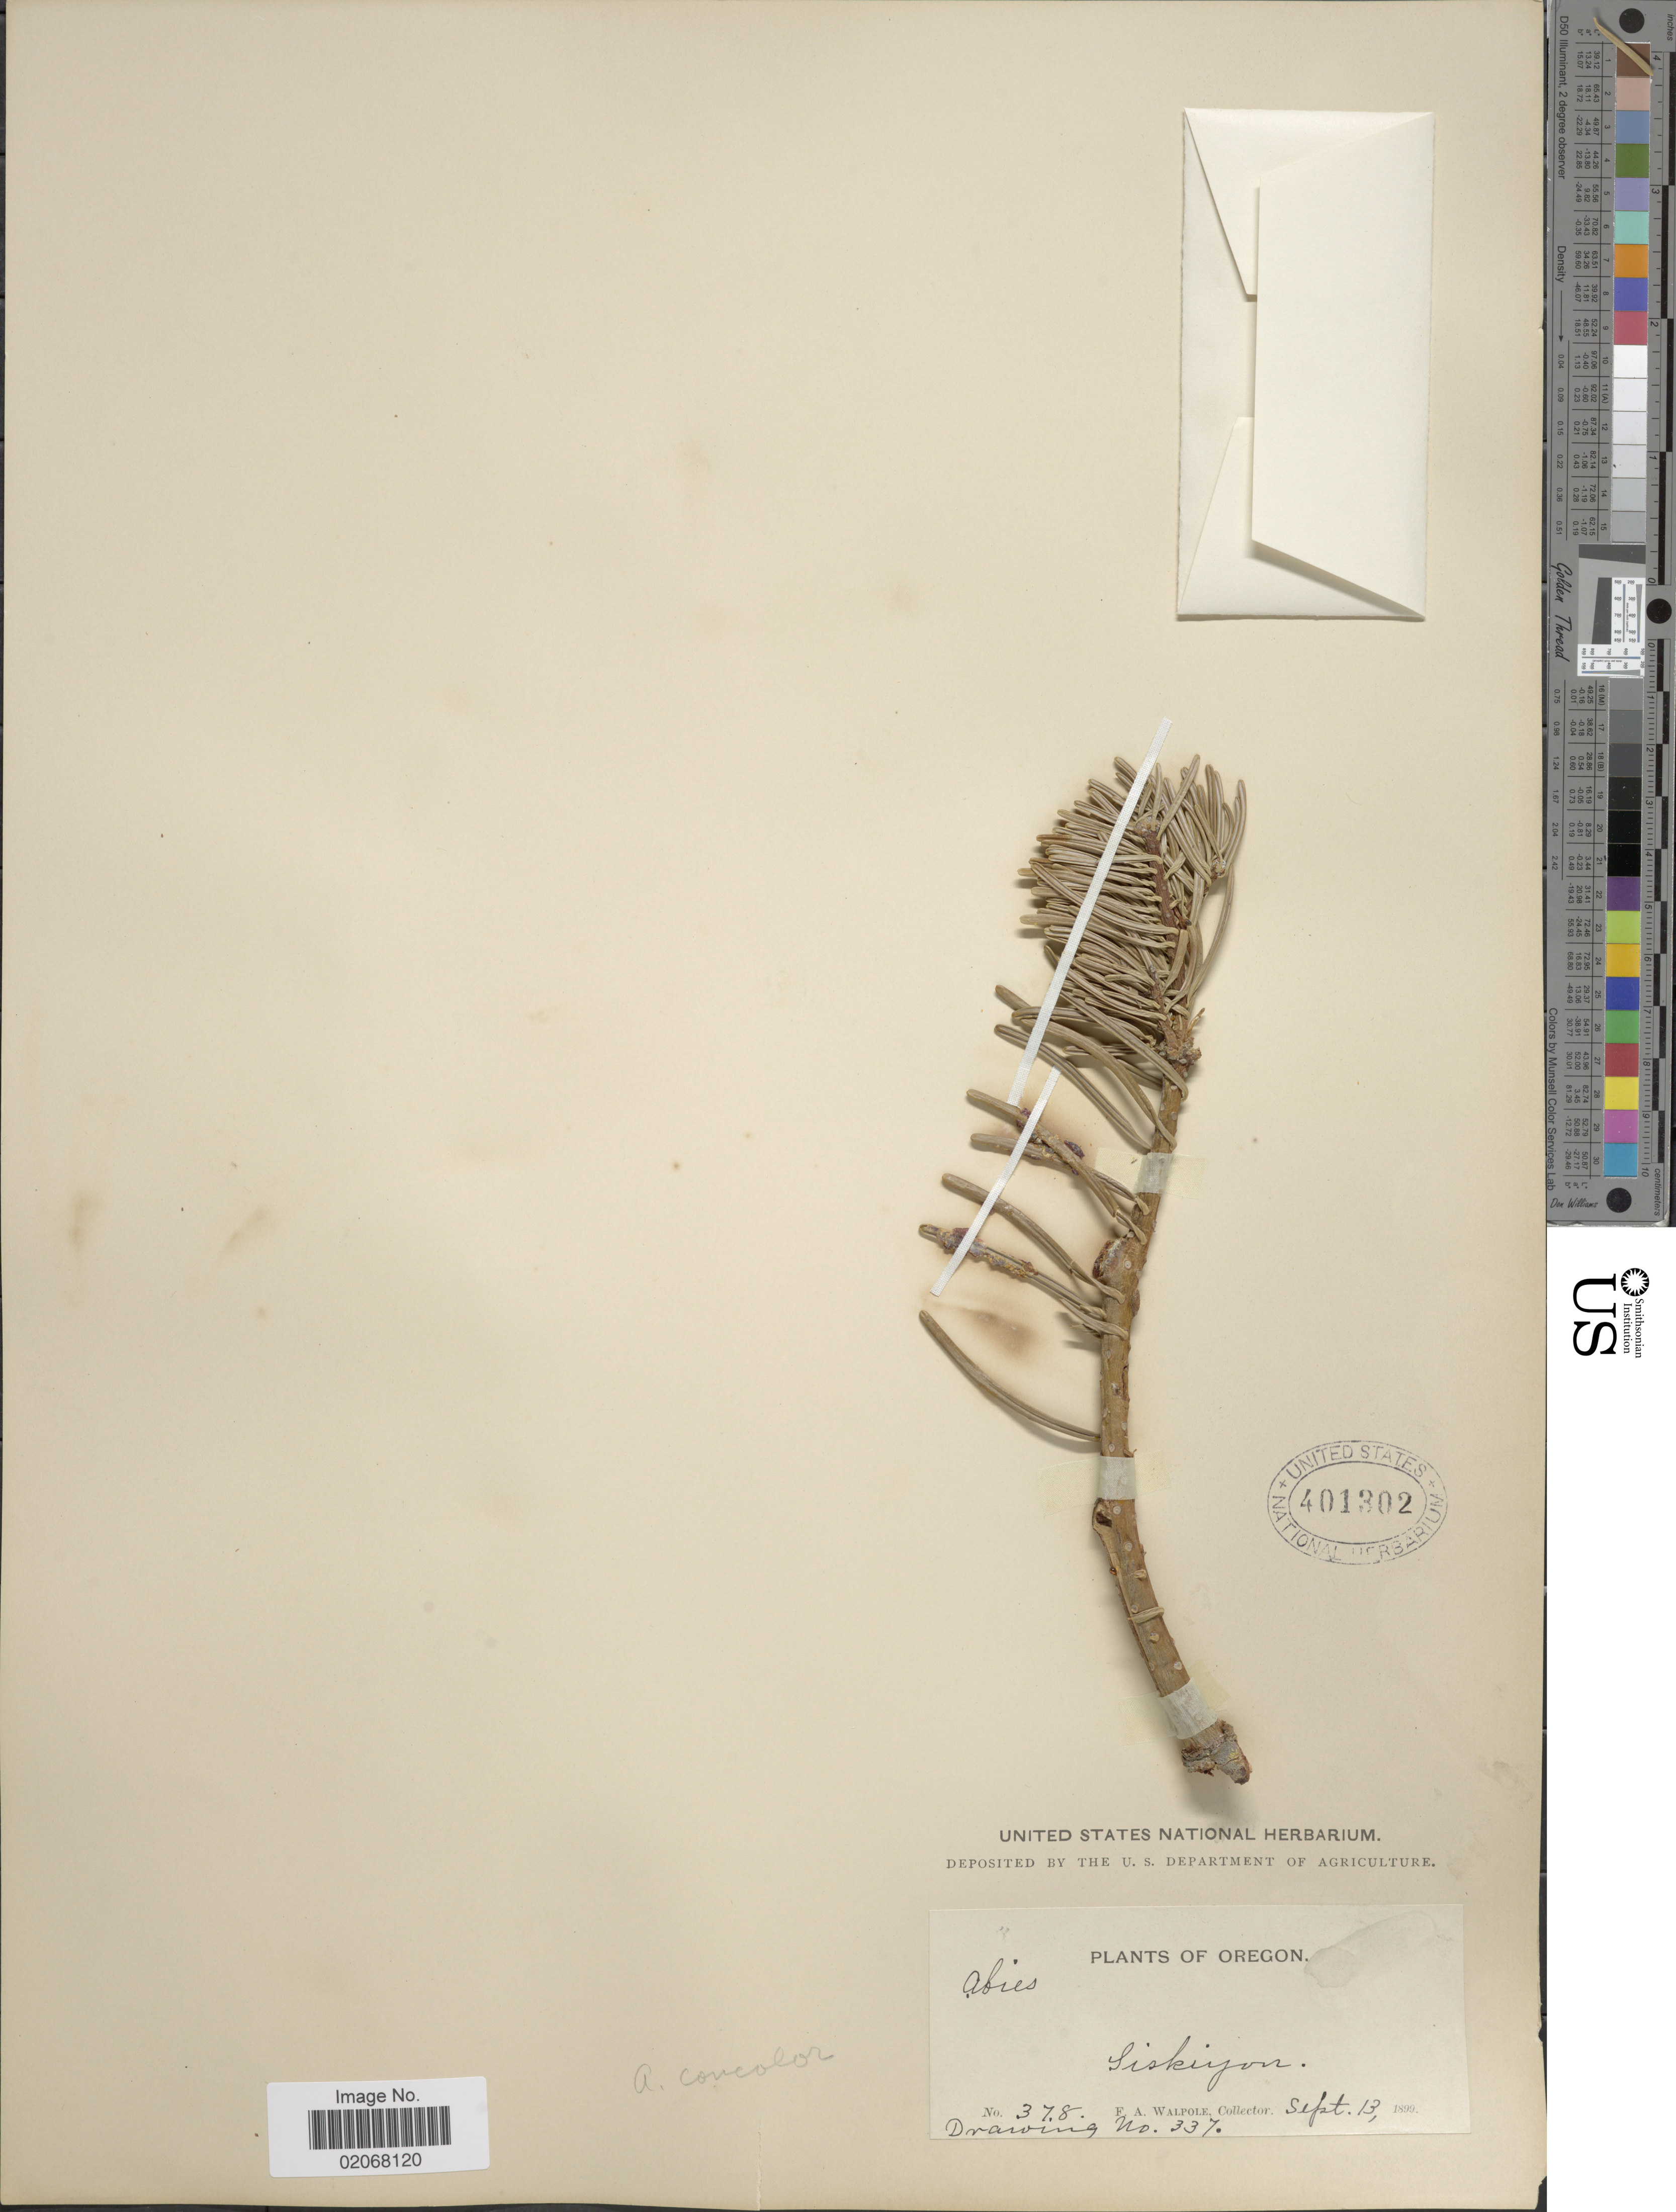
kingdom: Plantae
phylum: Tracheophyta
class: Pinopsida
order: Pinales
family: Pinaceae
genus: Abies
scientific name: Abies concolor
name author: (Gordon & Glend.) Lindl. ex Hildebr.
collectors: F. Walpole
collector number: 378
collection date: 1899-09-13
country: United States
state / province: Oregon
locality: Siskiyon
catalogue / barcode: US 401302